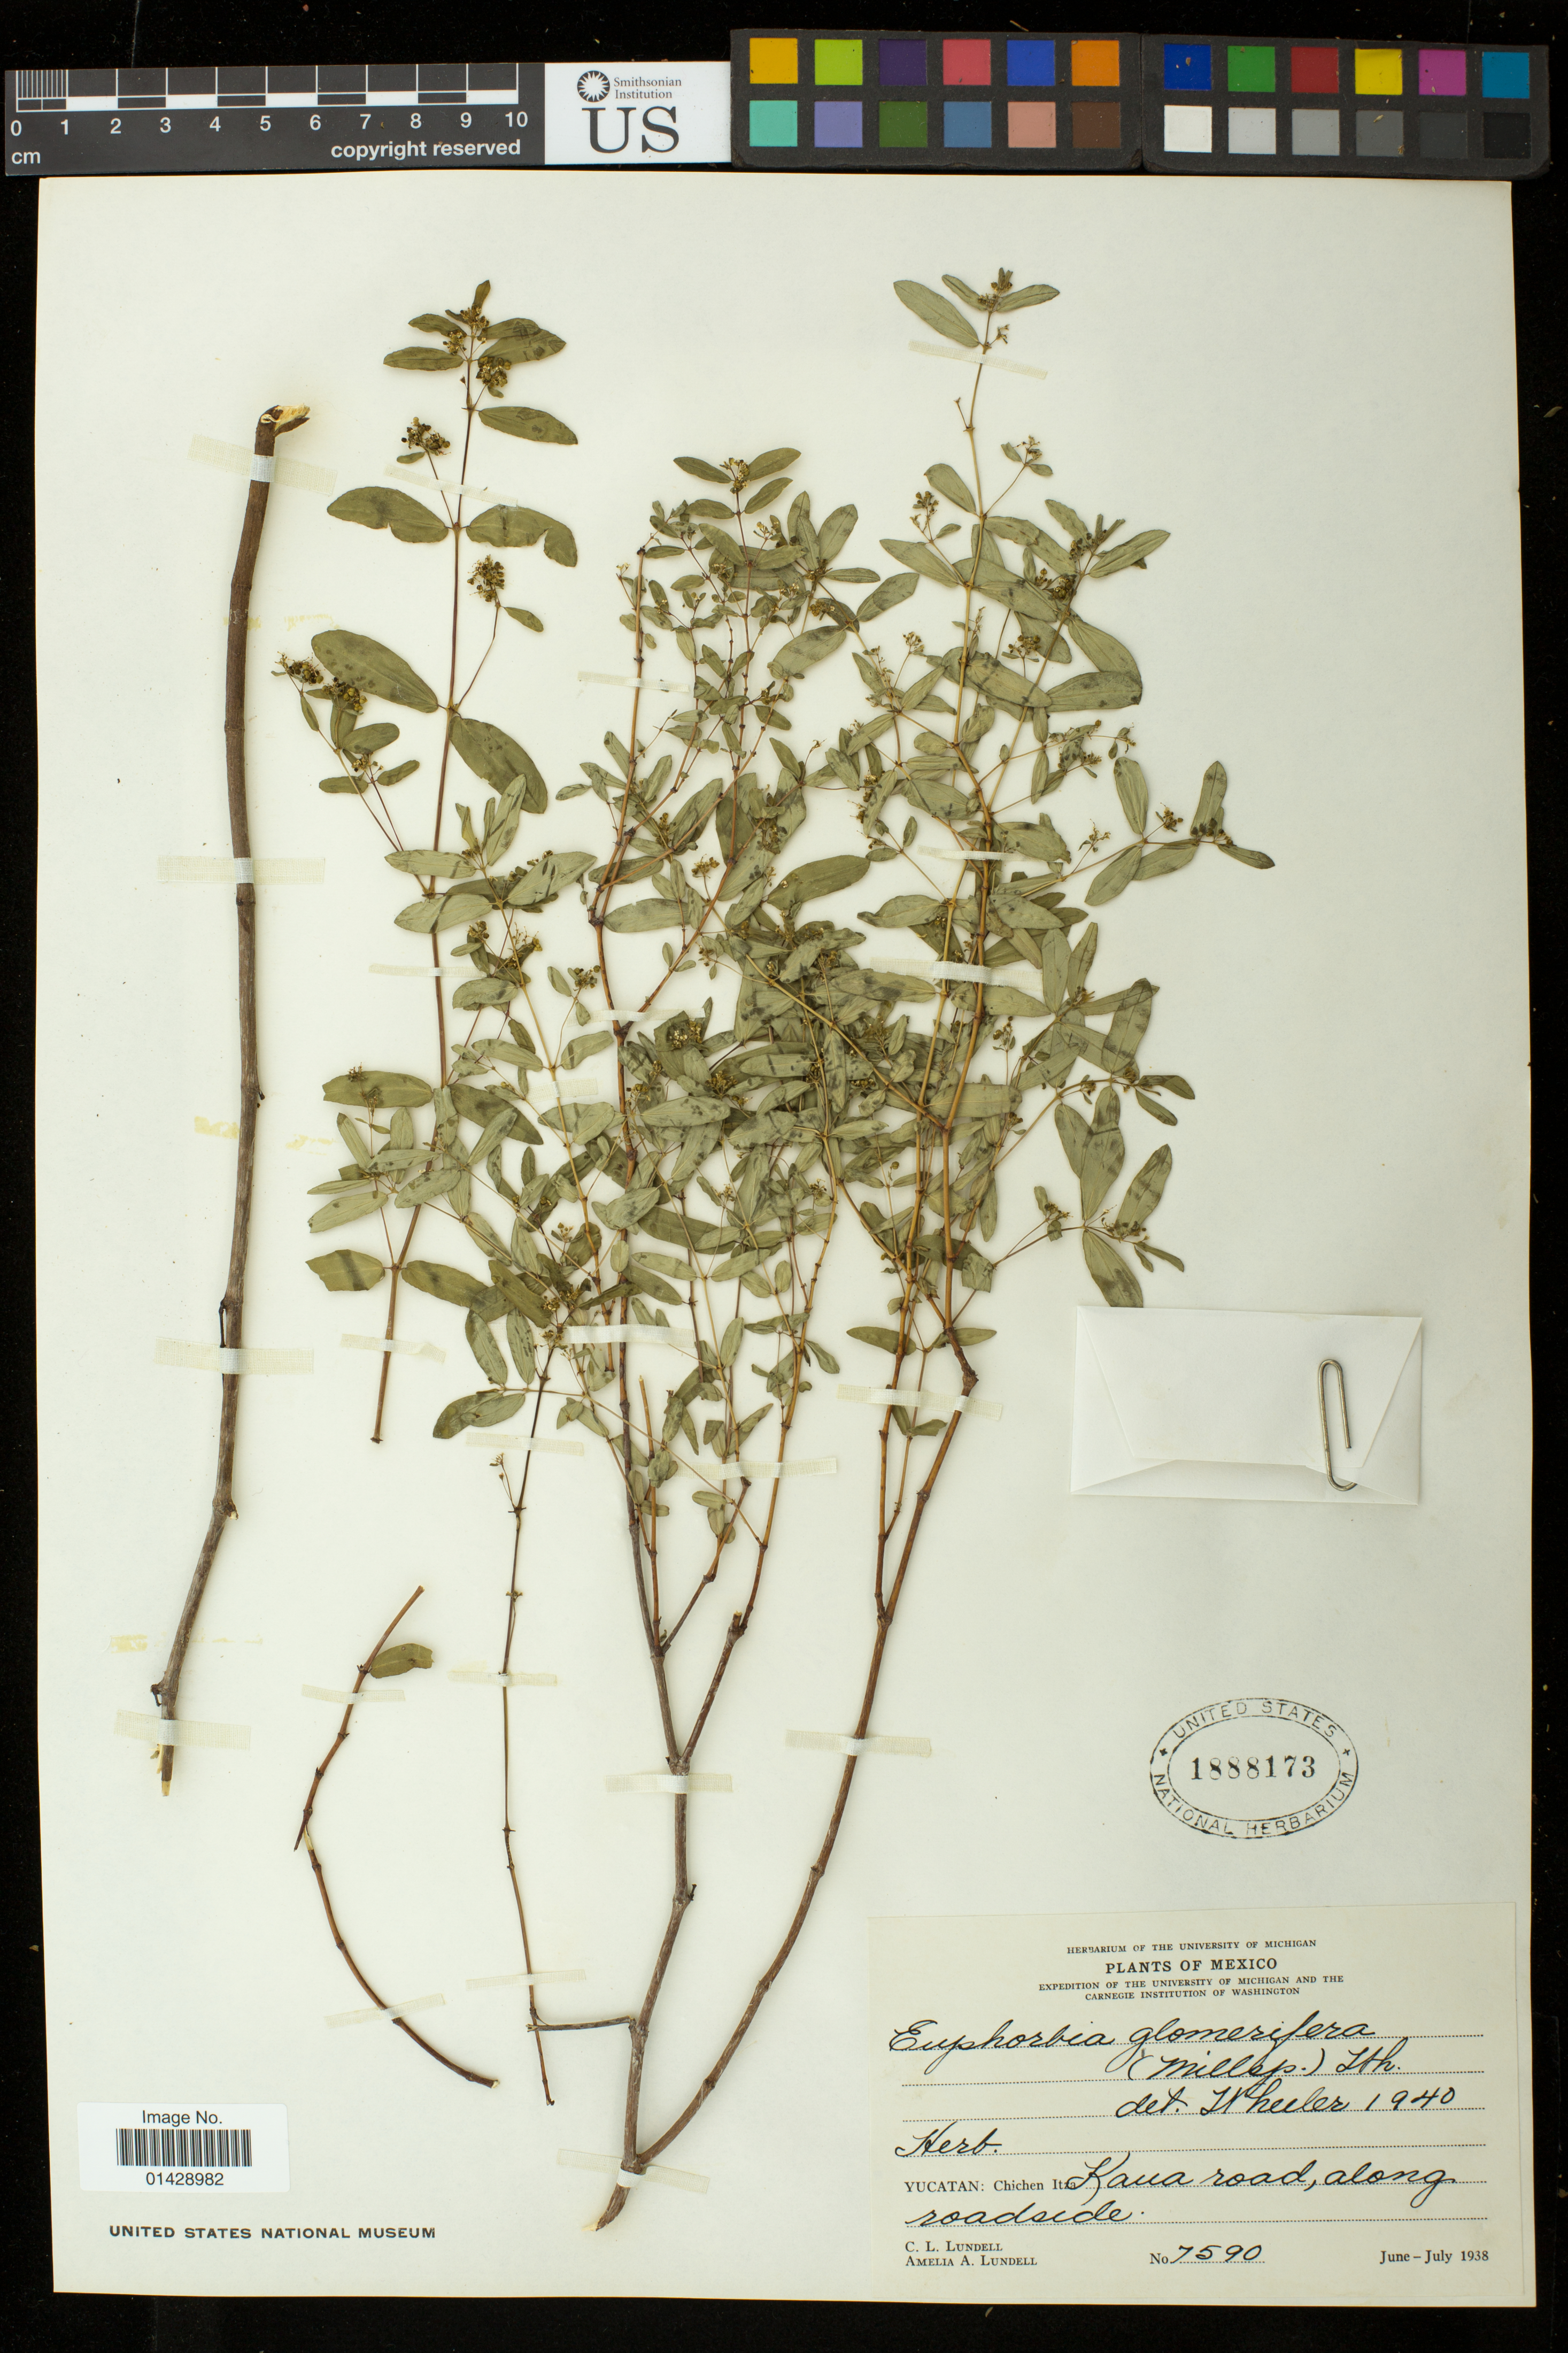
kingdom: Plantae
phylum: Tracheophyta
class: Magnoliopsida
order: Malpighiales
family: Euphorbiaceae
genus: Euphorbia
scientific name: Euphorbia hypericifolia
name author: L.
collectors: C. L. Lundell & A. A. Lundell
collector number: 7590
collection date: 1938-06/1938-07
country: Mexico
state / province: Yucatán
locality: Kaua road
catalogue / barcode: US 1888173